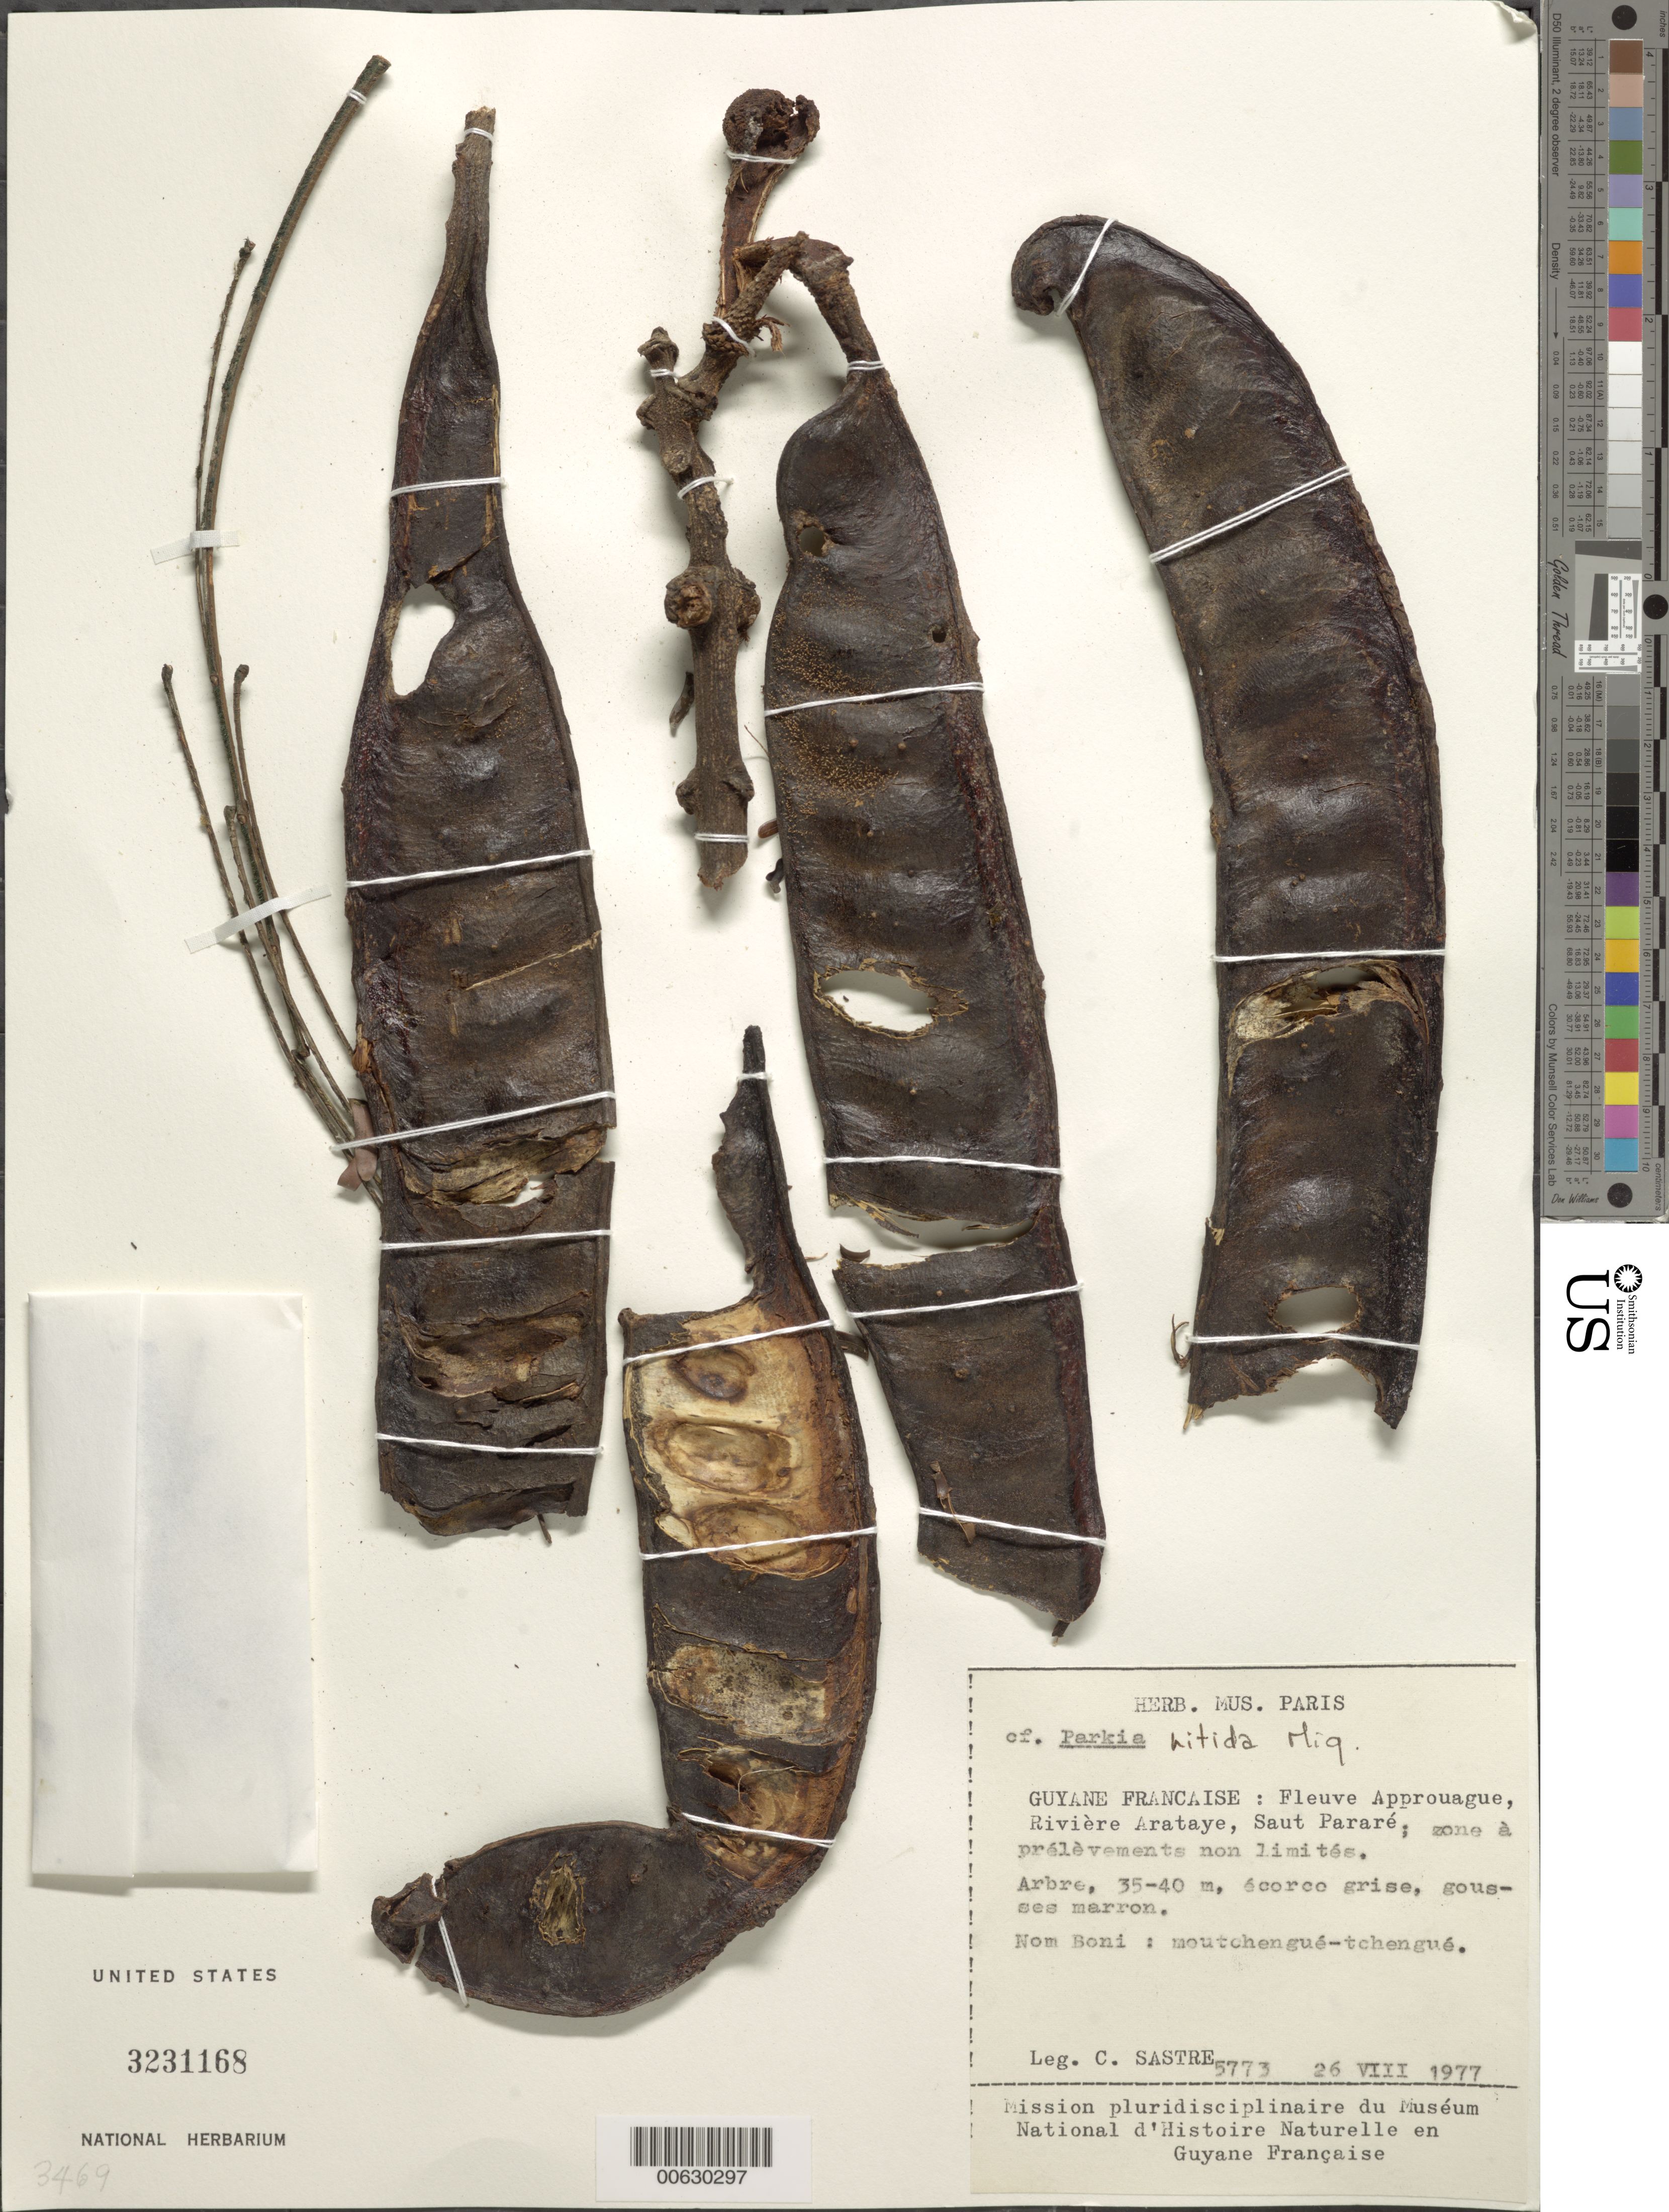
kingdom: Plantae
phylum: Tracheophyta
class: Magnoliopsida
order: Fabales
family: Fabaceae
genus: Parkia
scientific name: Parkia nitida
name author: Miq.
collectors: C. H. L. Sastre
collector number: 5773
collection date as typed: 26-Aug-77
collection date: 1977-08-26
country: French Guiana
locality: Saut Pararé, Rivière Arataye, Fleuve Approuague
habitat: Zone à prélèvemente non limités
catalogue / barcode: US 3231168